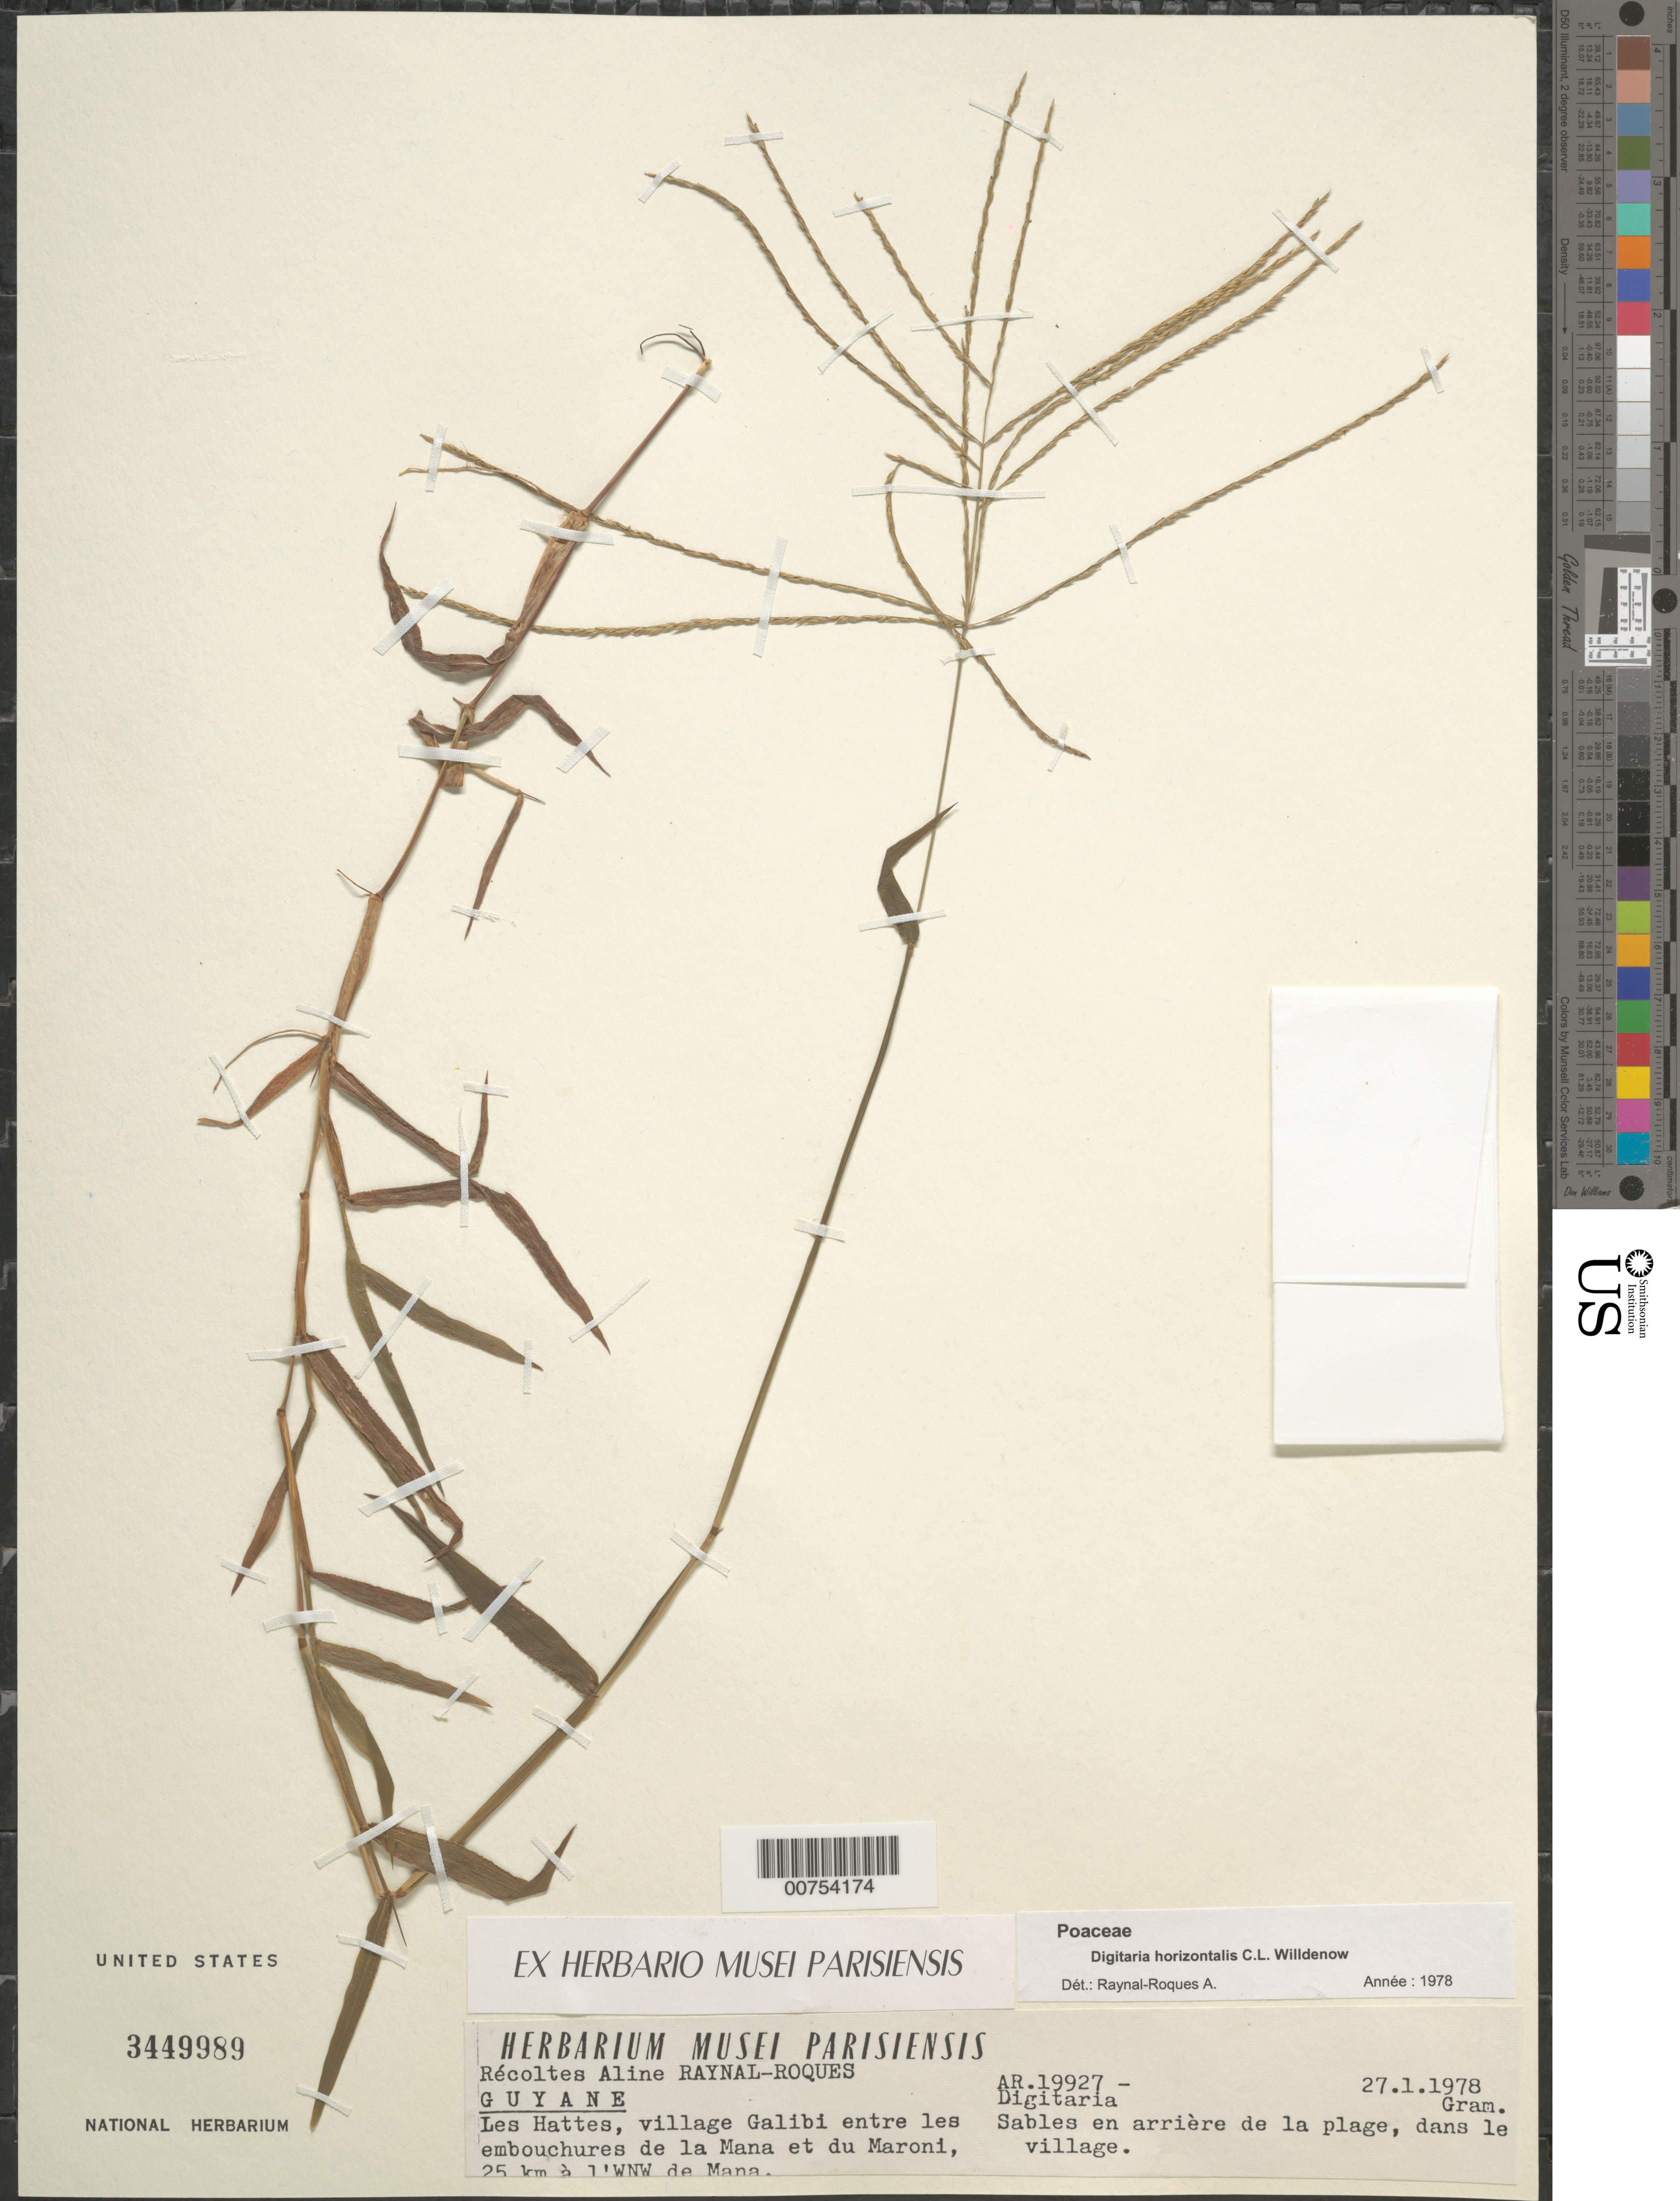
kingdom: Plantae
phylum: Tracheophyta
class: Liliopsida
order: Poales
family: Poaceae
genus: Digitaria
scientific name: Digitaria horizontalis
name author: Willd.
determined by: Raynal, A. M.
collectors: A. M. Raynal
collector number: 19927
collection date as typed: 27-Jan-78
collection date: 1978-01-27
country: French Guiana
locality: Les Hattes, village Galibi, 25 km WNW de Mana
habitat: Sables en arriere de la plage, dans le village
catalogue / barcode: US 3449989